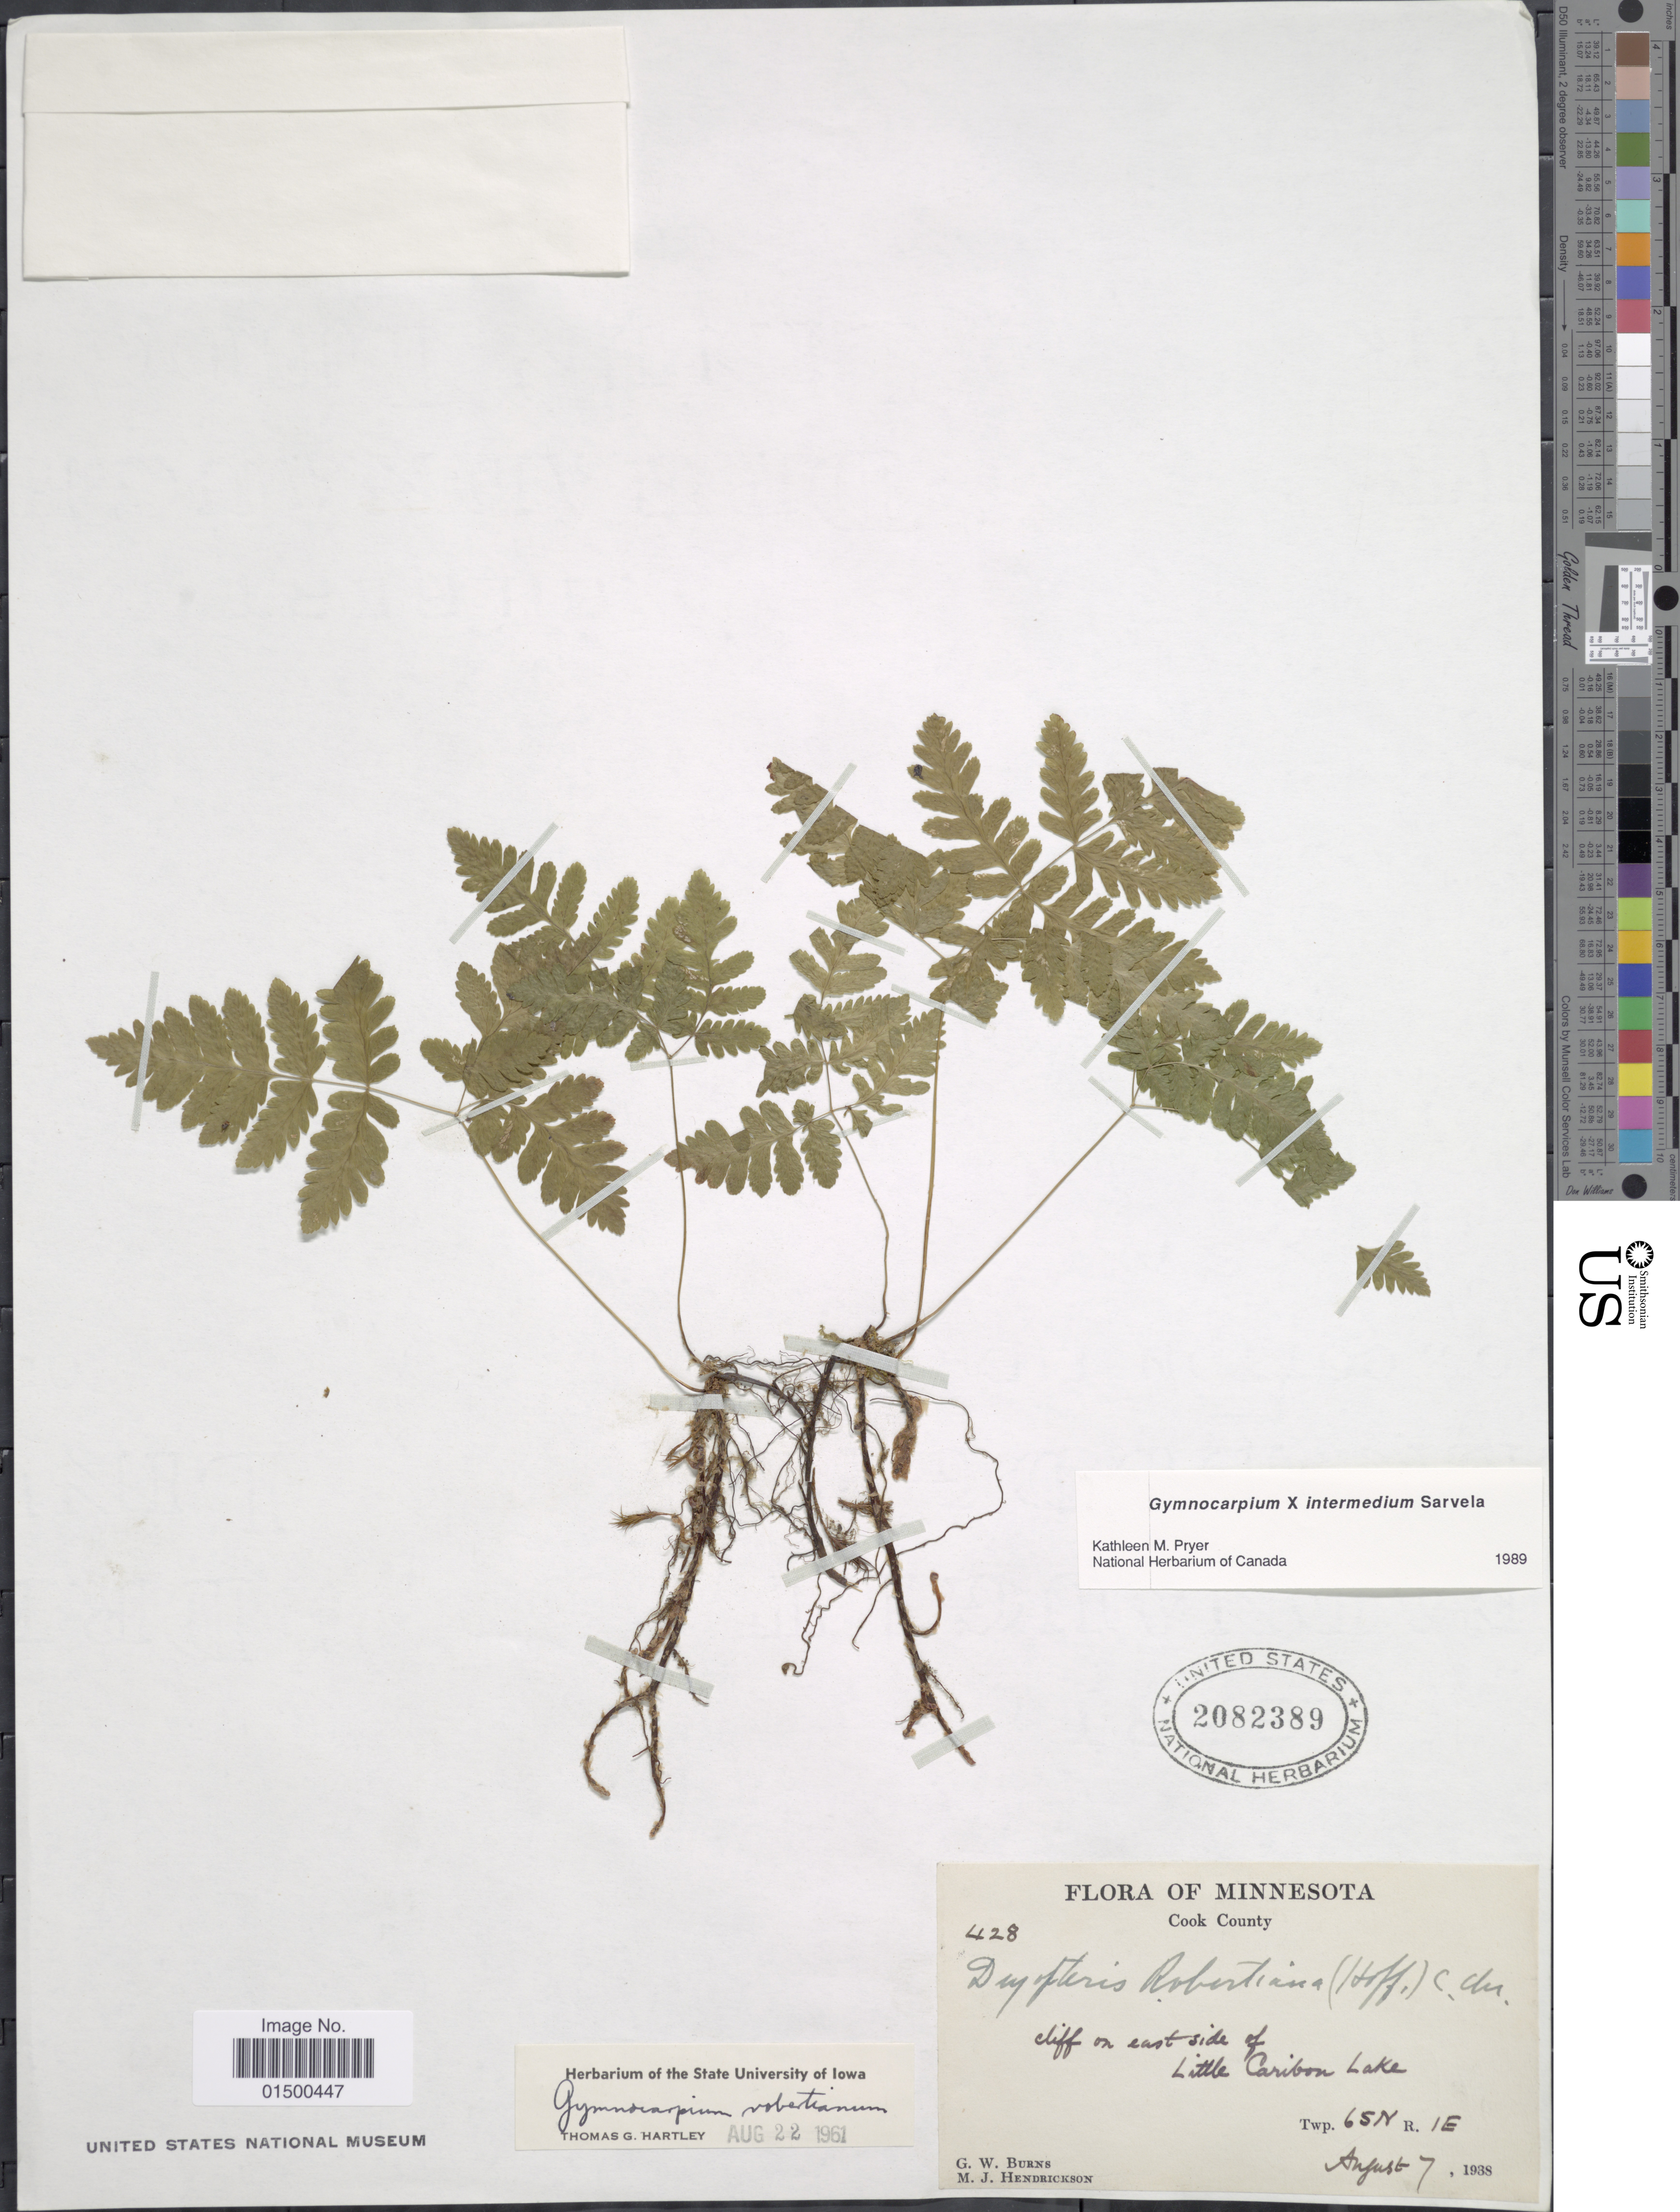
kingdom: Plantae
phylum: Tracheophyta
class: Polypodiopsida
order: Polypodiales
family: Cystopteridaceae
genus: Gymnocarpium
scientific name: Gymnocarpium jessoense subsp. parvulum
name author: Sarvela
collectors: G. Burns & M. Hendrickson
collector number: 428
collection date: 1938-08-07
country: United States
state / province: Minnesota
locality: Cook County, cliff on eastside of Little Caribon Lake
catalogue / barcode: US 2082389